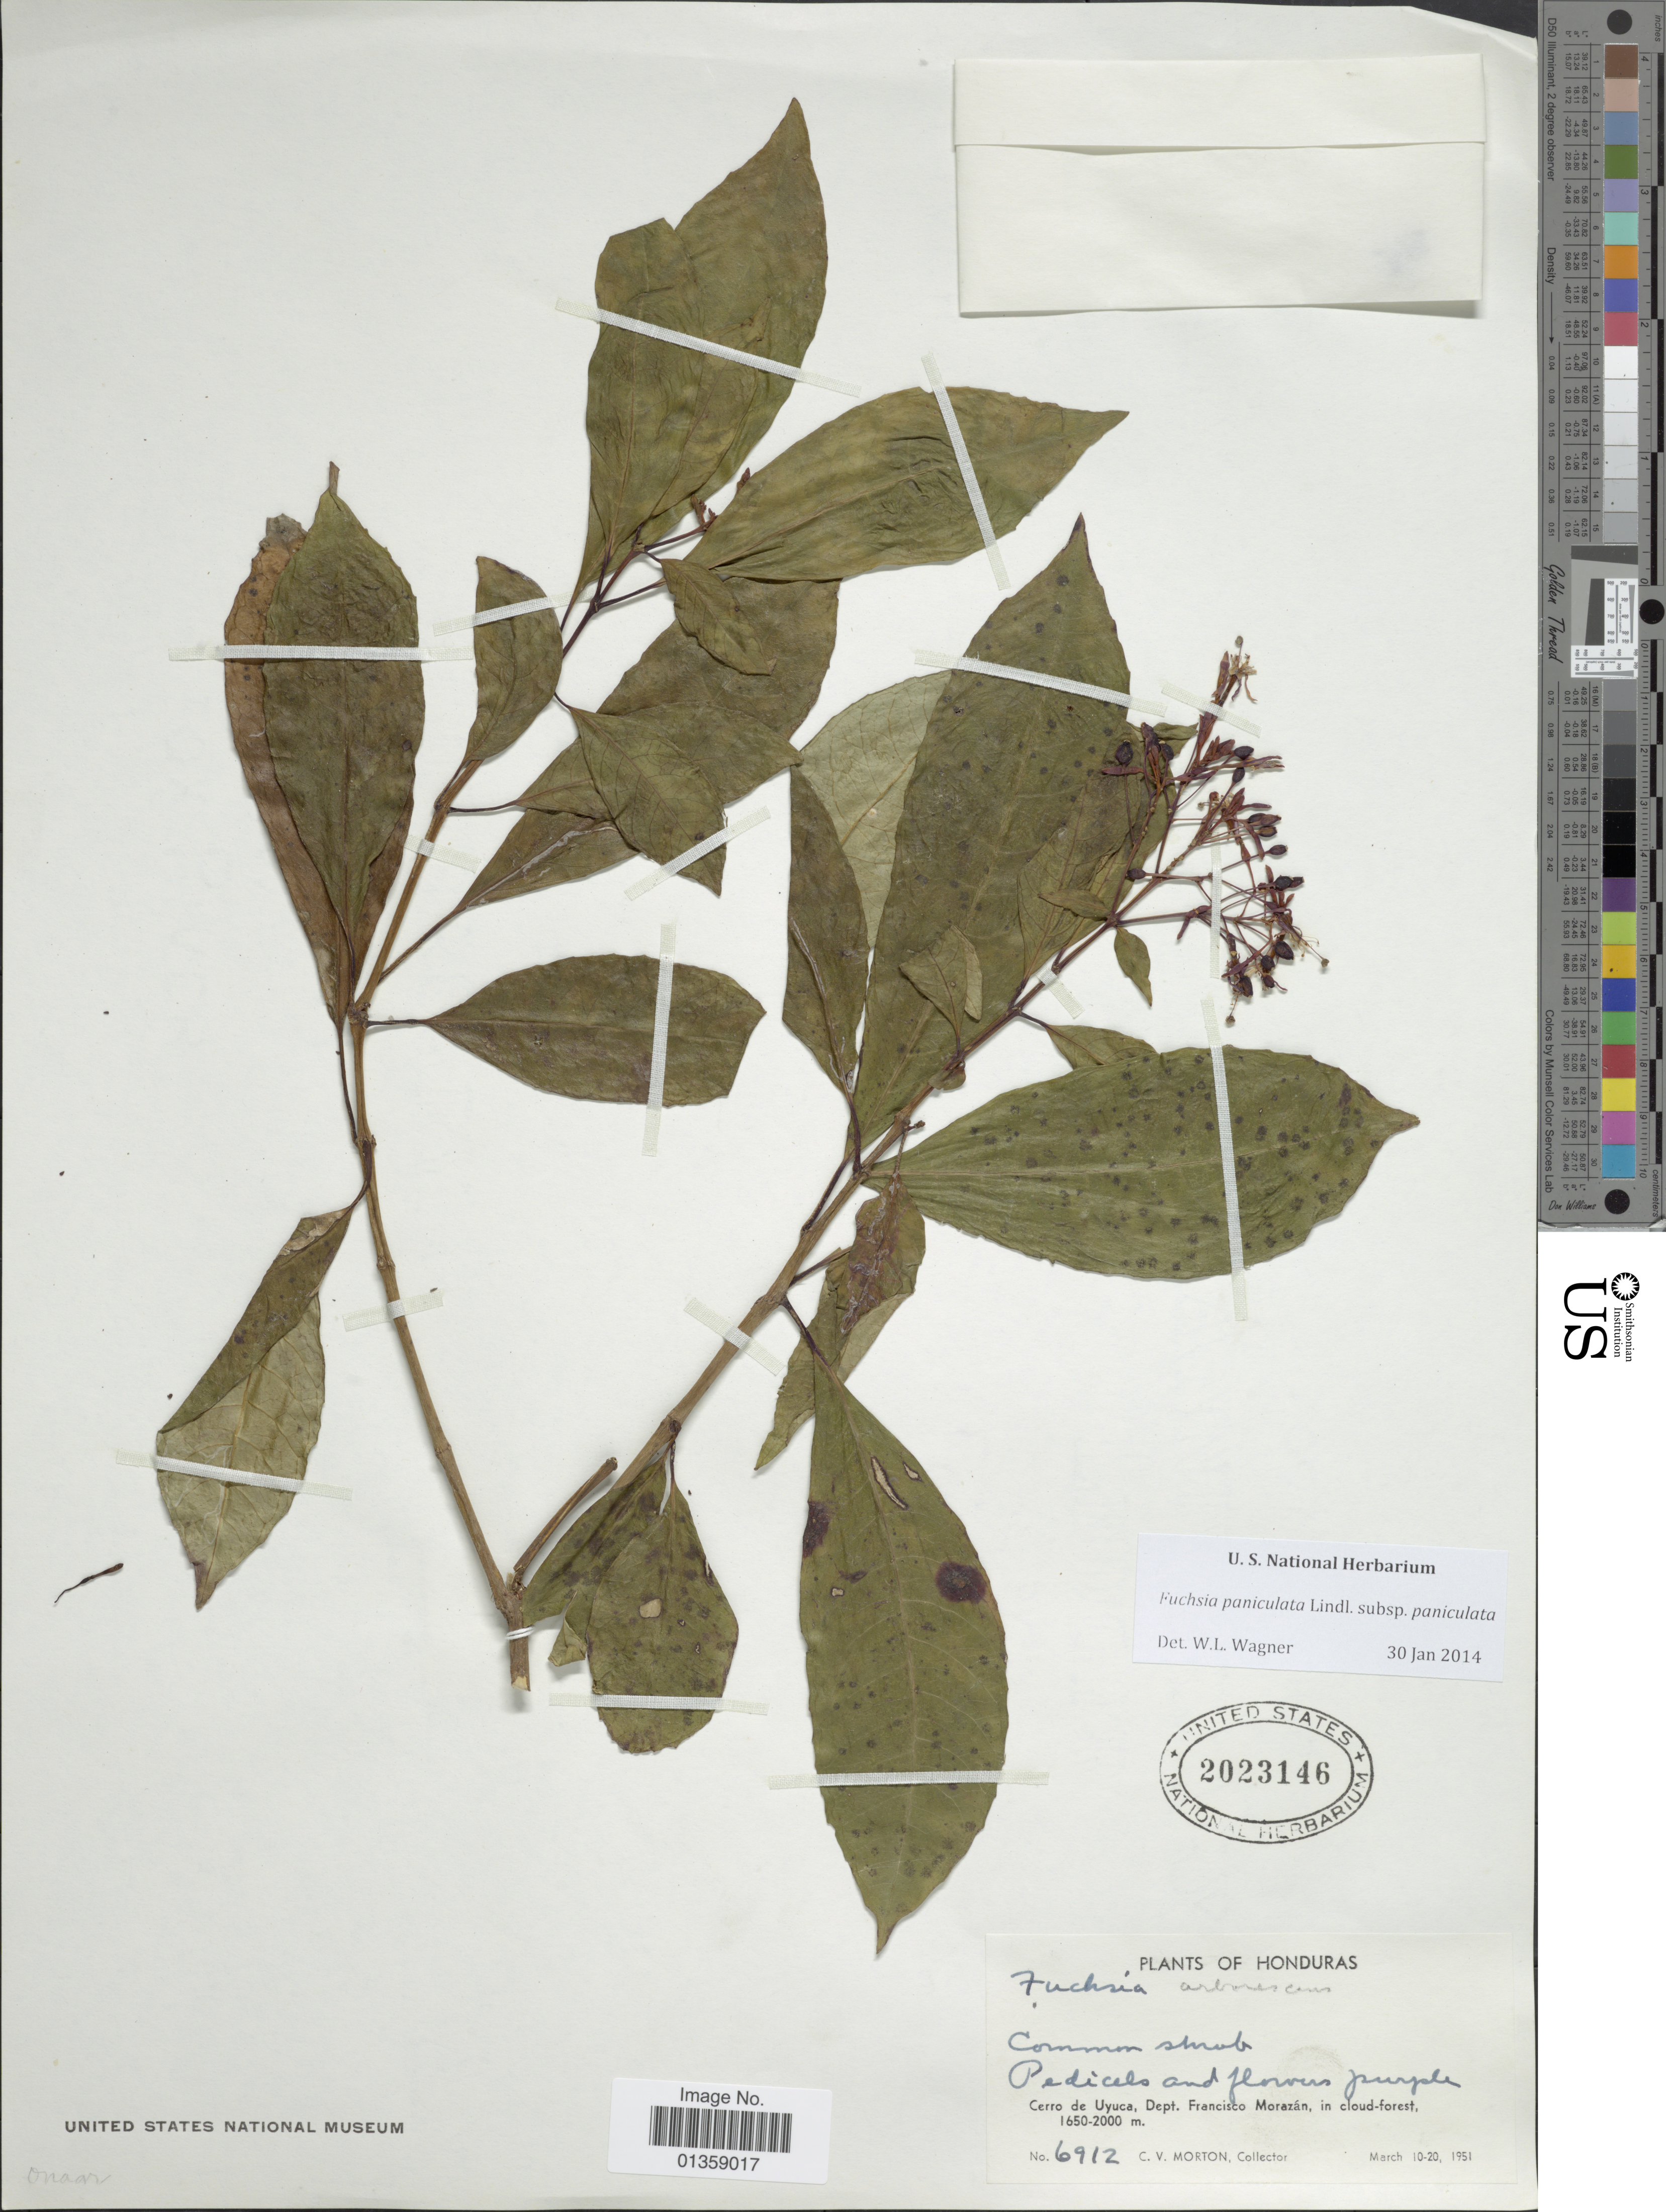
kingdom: Plantae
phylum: Tracheophyta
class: Magnoliopsida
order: Myrtales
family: Onagraceae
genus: Fuchsia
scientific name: Fuchsia paniculata subsp. paniculata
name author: Lindl.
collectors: C. V. Morton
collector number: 6912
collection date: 1951-03-10/1951-03-20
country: Honduras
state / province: Fco. Morazán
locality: Cerro de Uyuca, Dept. Francisco Morazán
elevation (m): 1650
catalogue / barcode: US 2023146